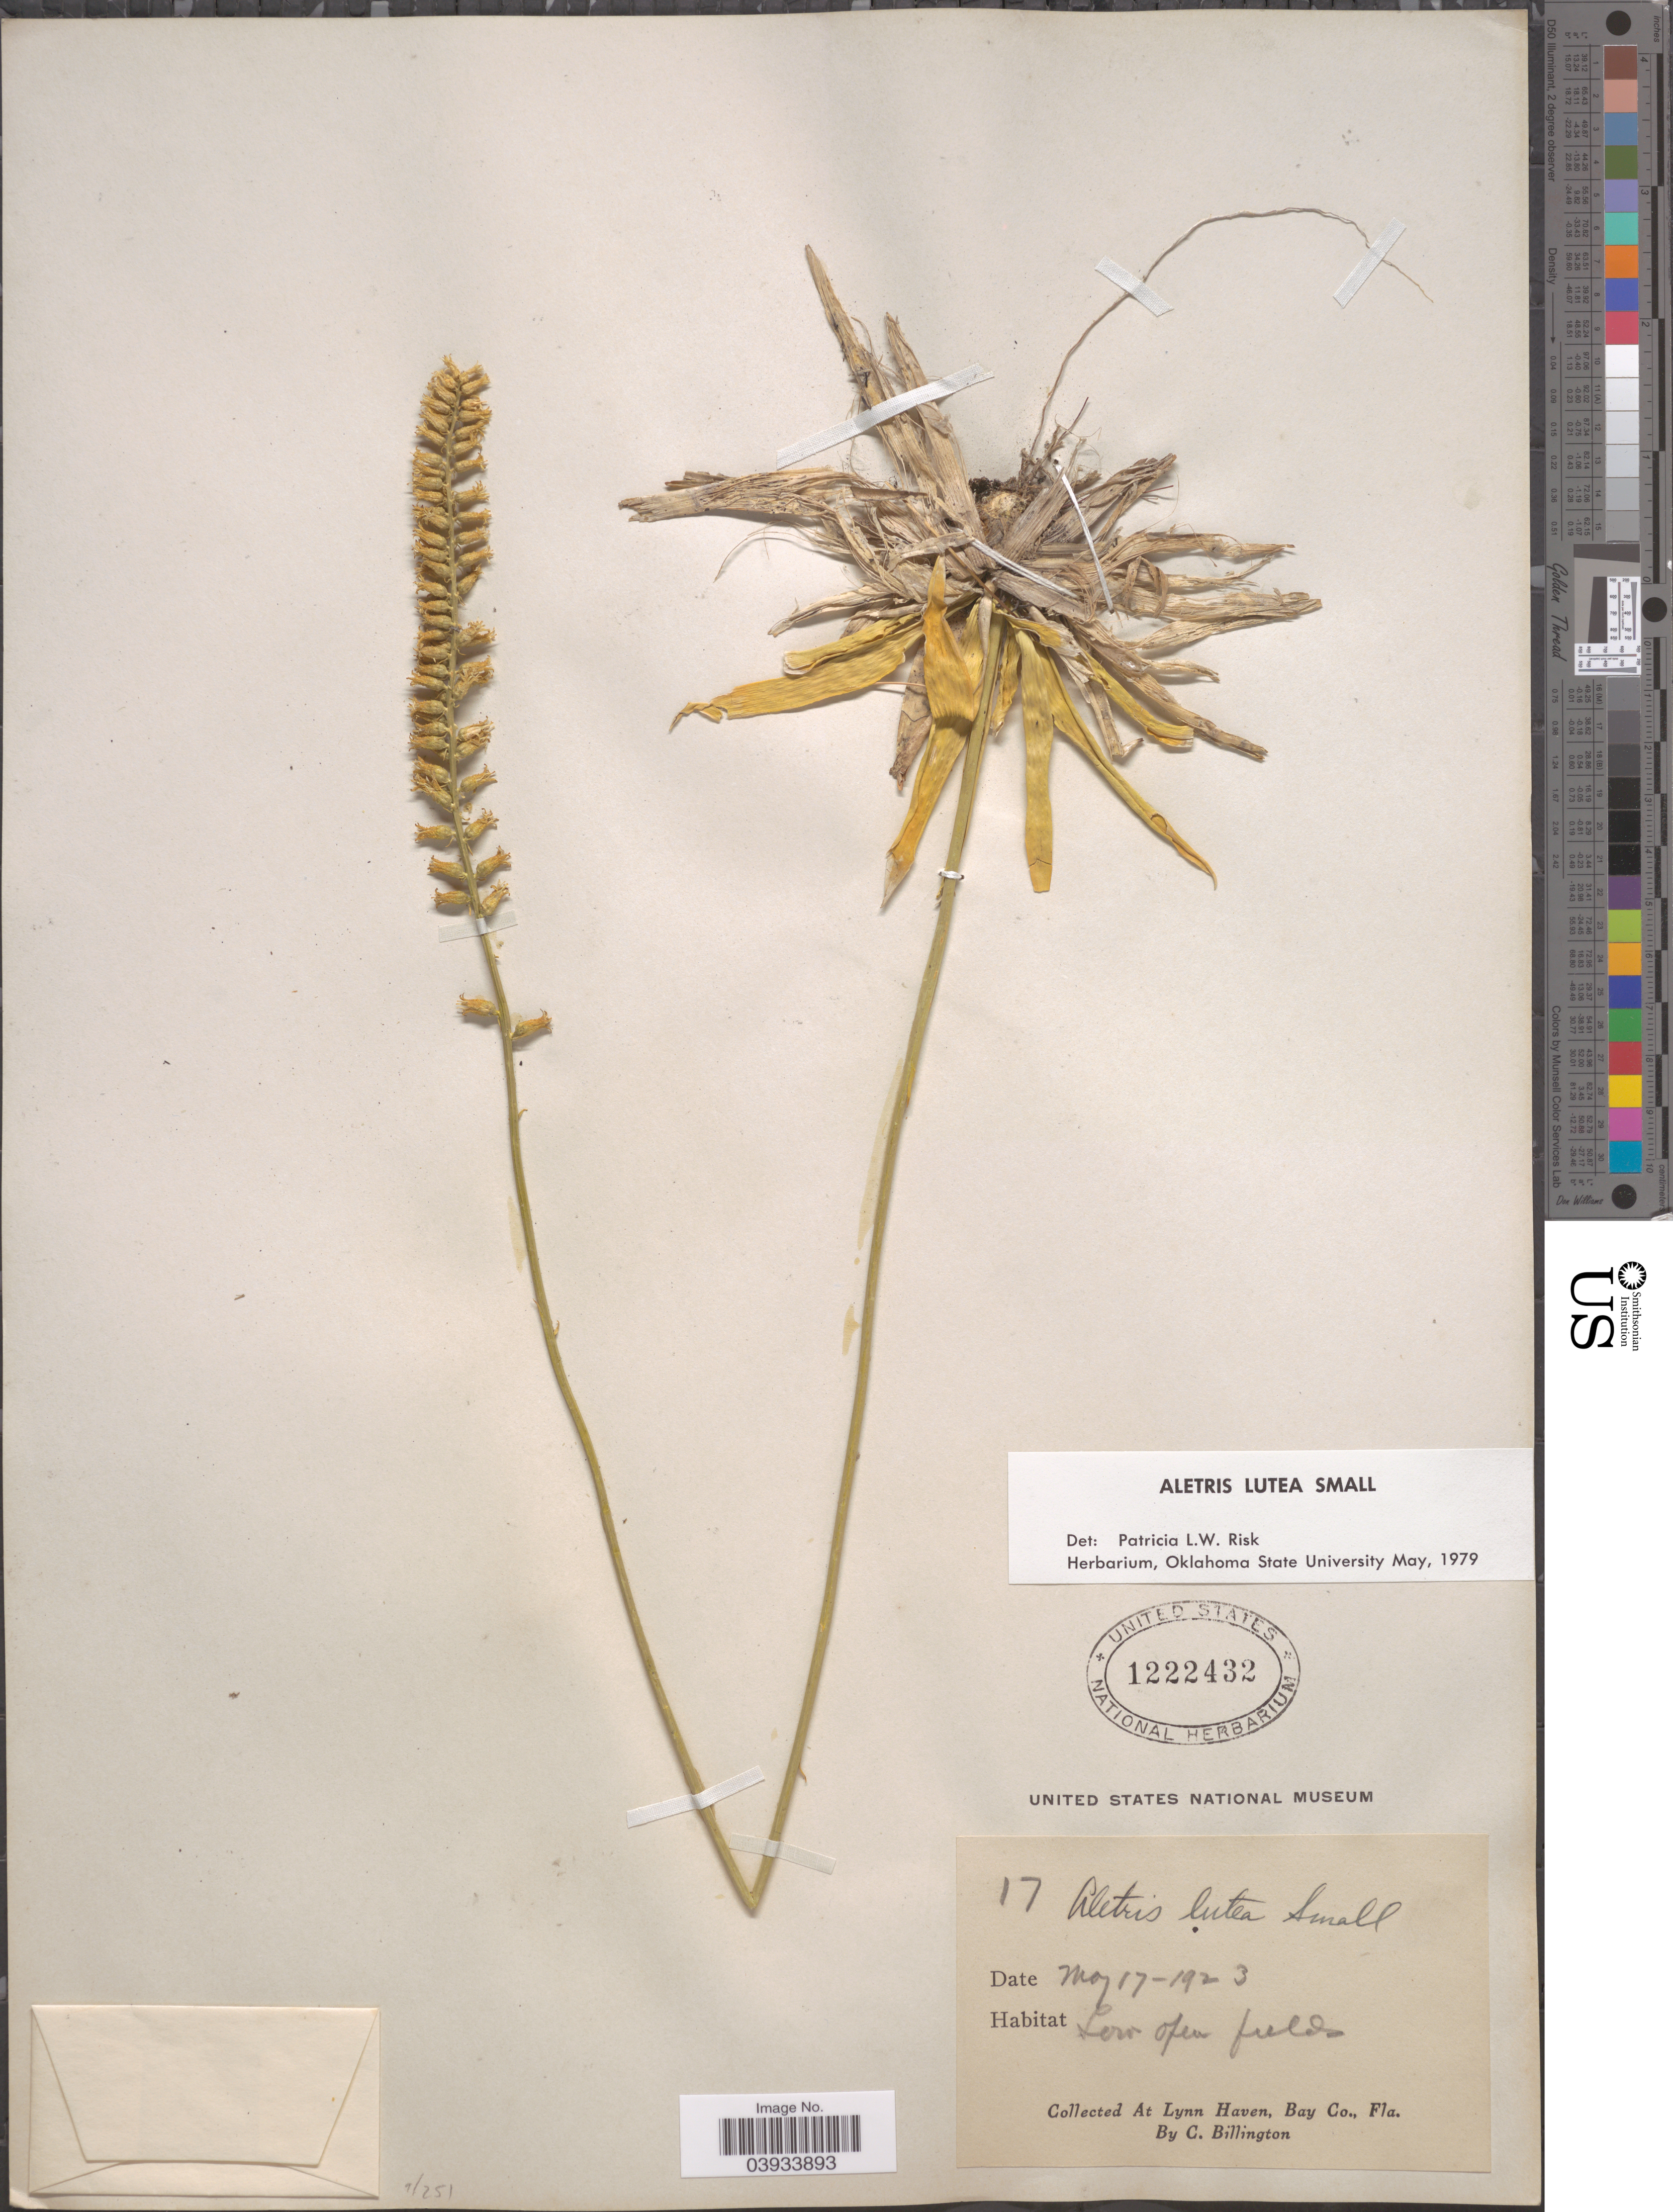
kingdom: Plantae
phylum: Tracheophyta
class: Liliopsida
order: Dioscoreales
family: Nartheciaceae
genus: Aletris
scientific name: Aletris lutea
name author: Small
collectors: C. Billington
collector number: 17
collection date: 1923-05-17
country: United States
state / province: Florida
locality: Lynn Haven, Bay Co.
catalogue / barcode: US 1222432